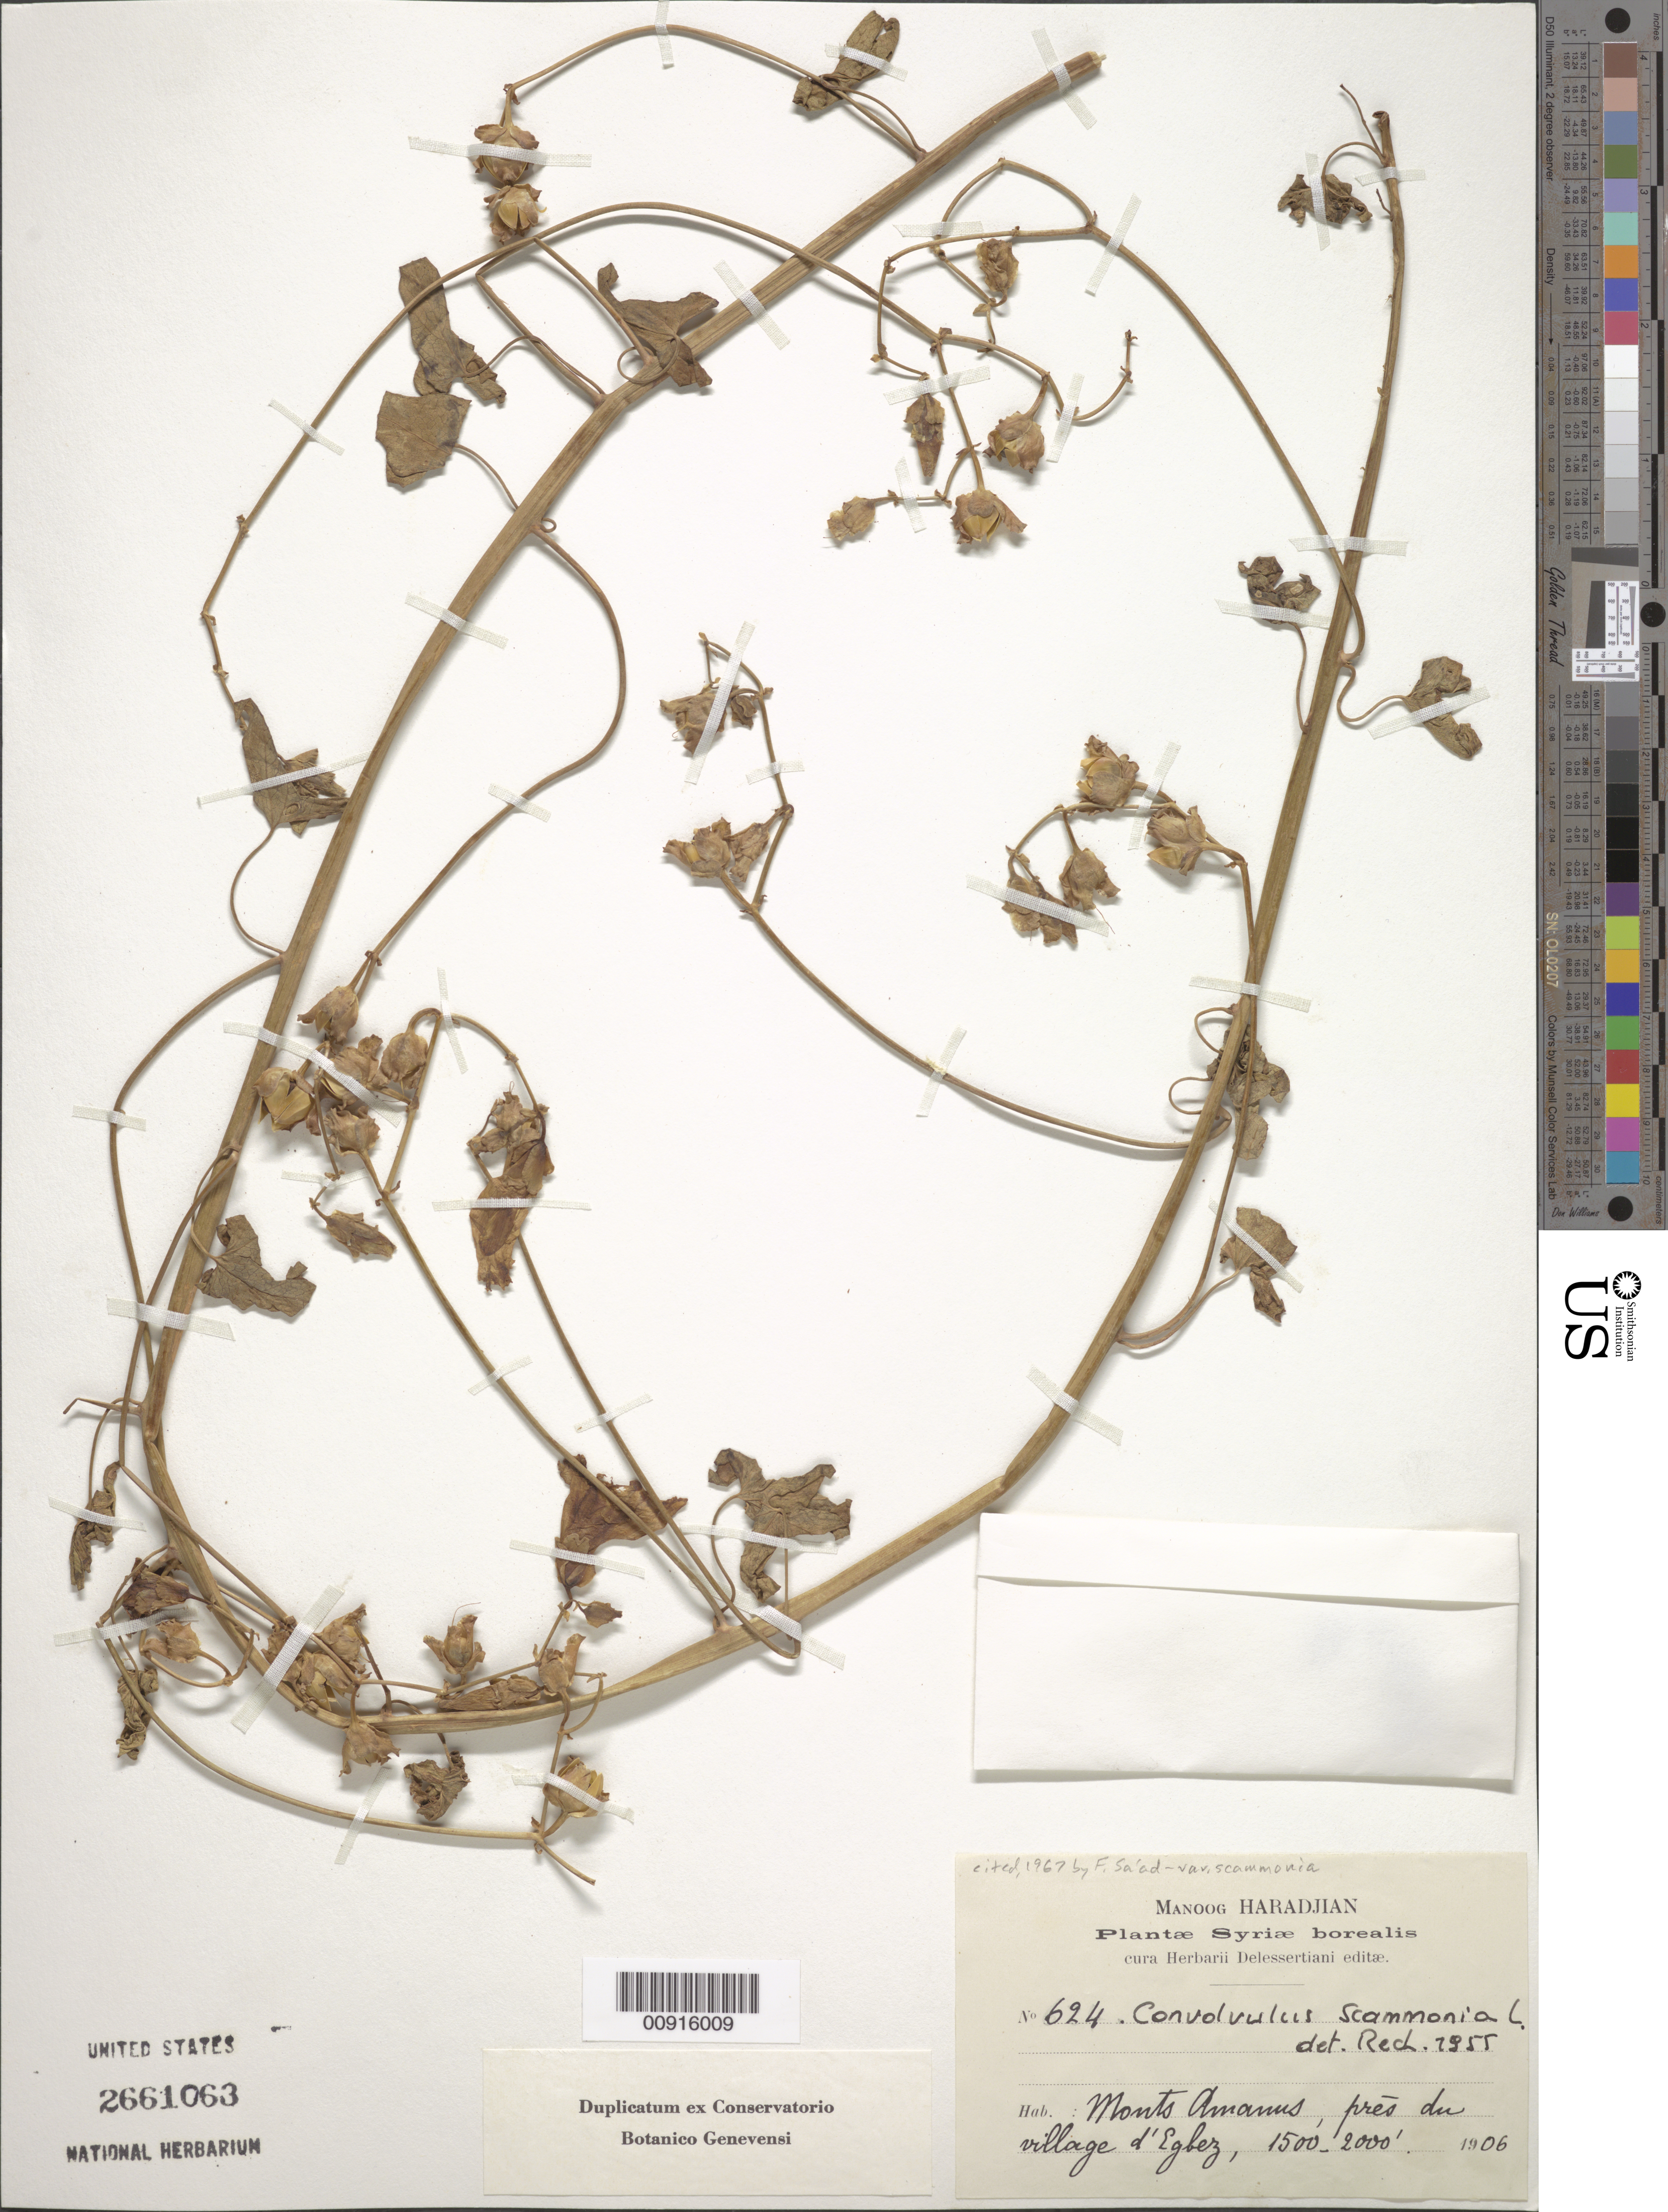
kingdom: Plantae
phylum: Tracheophyta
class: Magnoliopsida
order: Solanales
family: Convolvulaceae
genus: Convolvulus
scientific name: Convolvulus scammonia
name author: L.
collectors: M. Haradjian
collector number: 624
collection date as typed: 1906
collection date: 1906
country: Syria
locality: Mont Amanus, pres du village d'Egbez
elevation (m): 457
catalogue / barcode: US 2661063